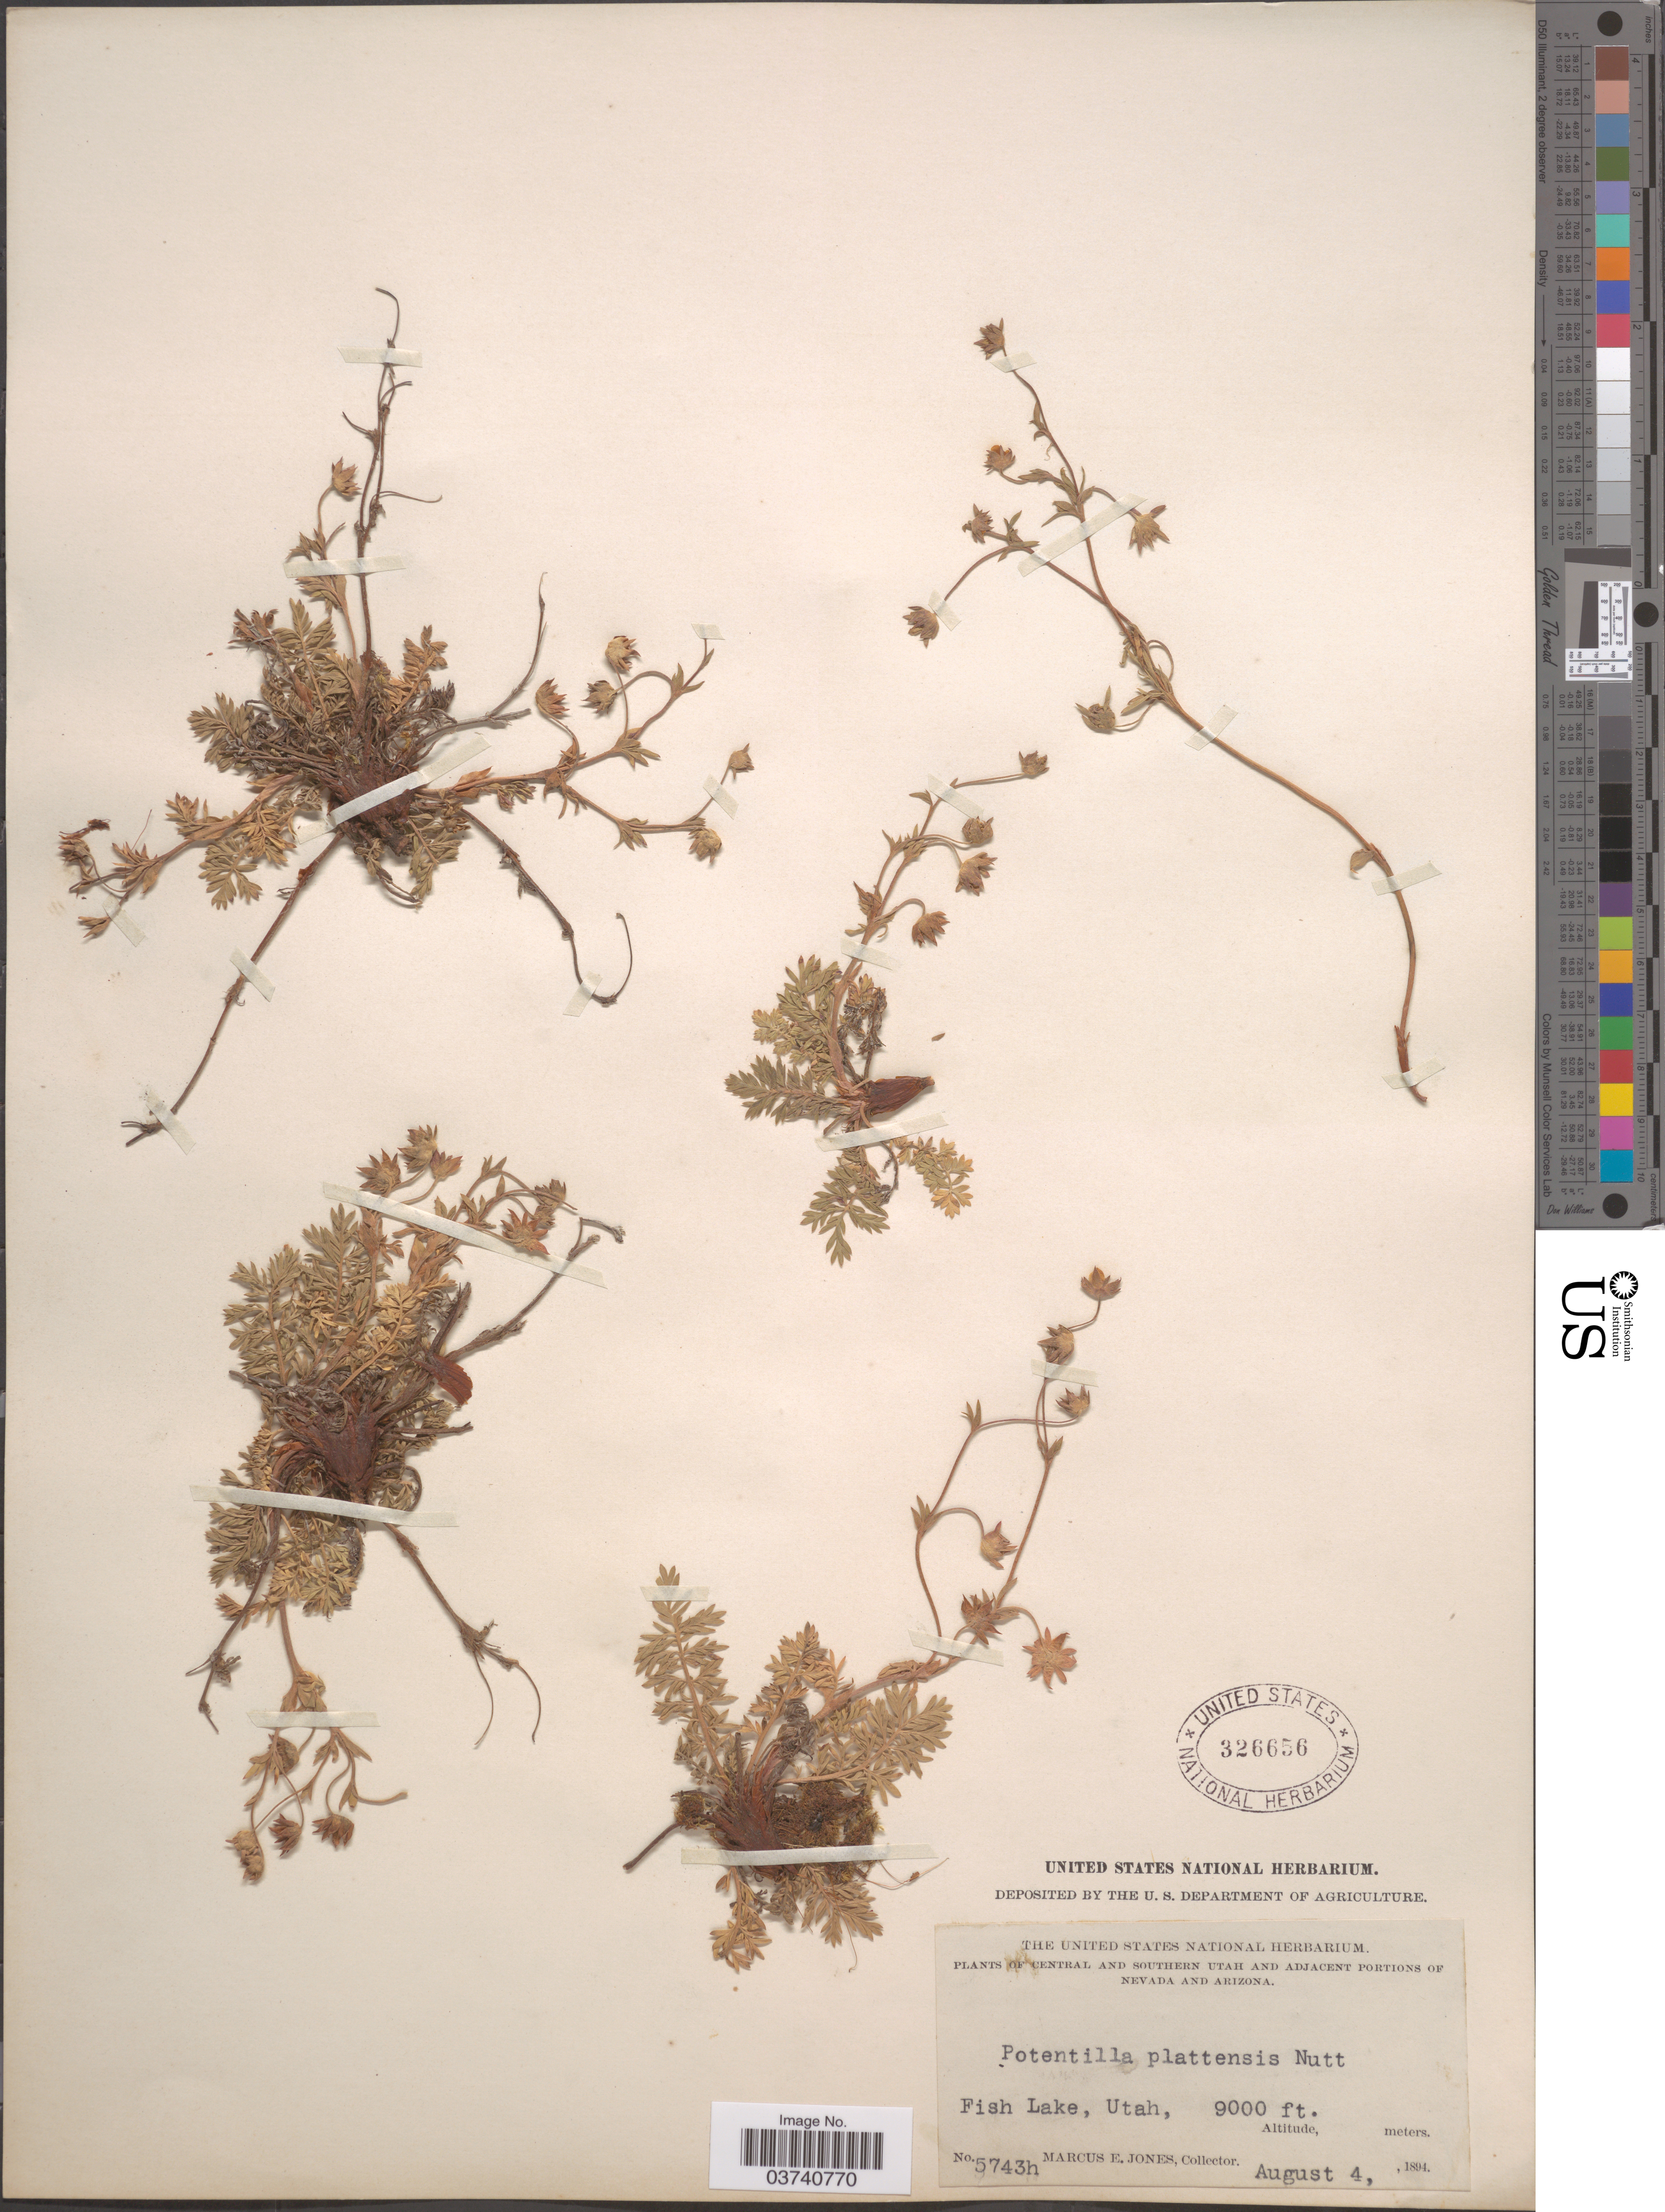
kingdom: Plantae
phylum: Tracheophyta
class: Magnoliopsida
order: Rosales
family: Rosaceae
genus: Potentilla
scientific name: Potentilla plattensis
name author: Nutt.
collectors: M. E. Jones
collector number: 5743h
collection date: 1894-08-04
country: United States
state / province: Utah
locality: Central and Southern Utah. Fish Lake.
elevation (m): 2743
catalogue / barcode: US 326656